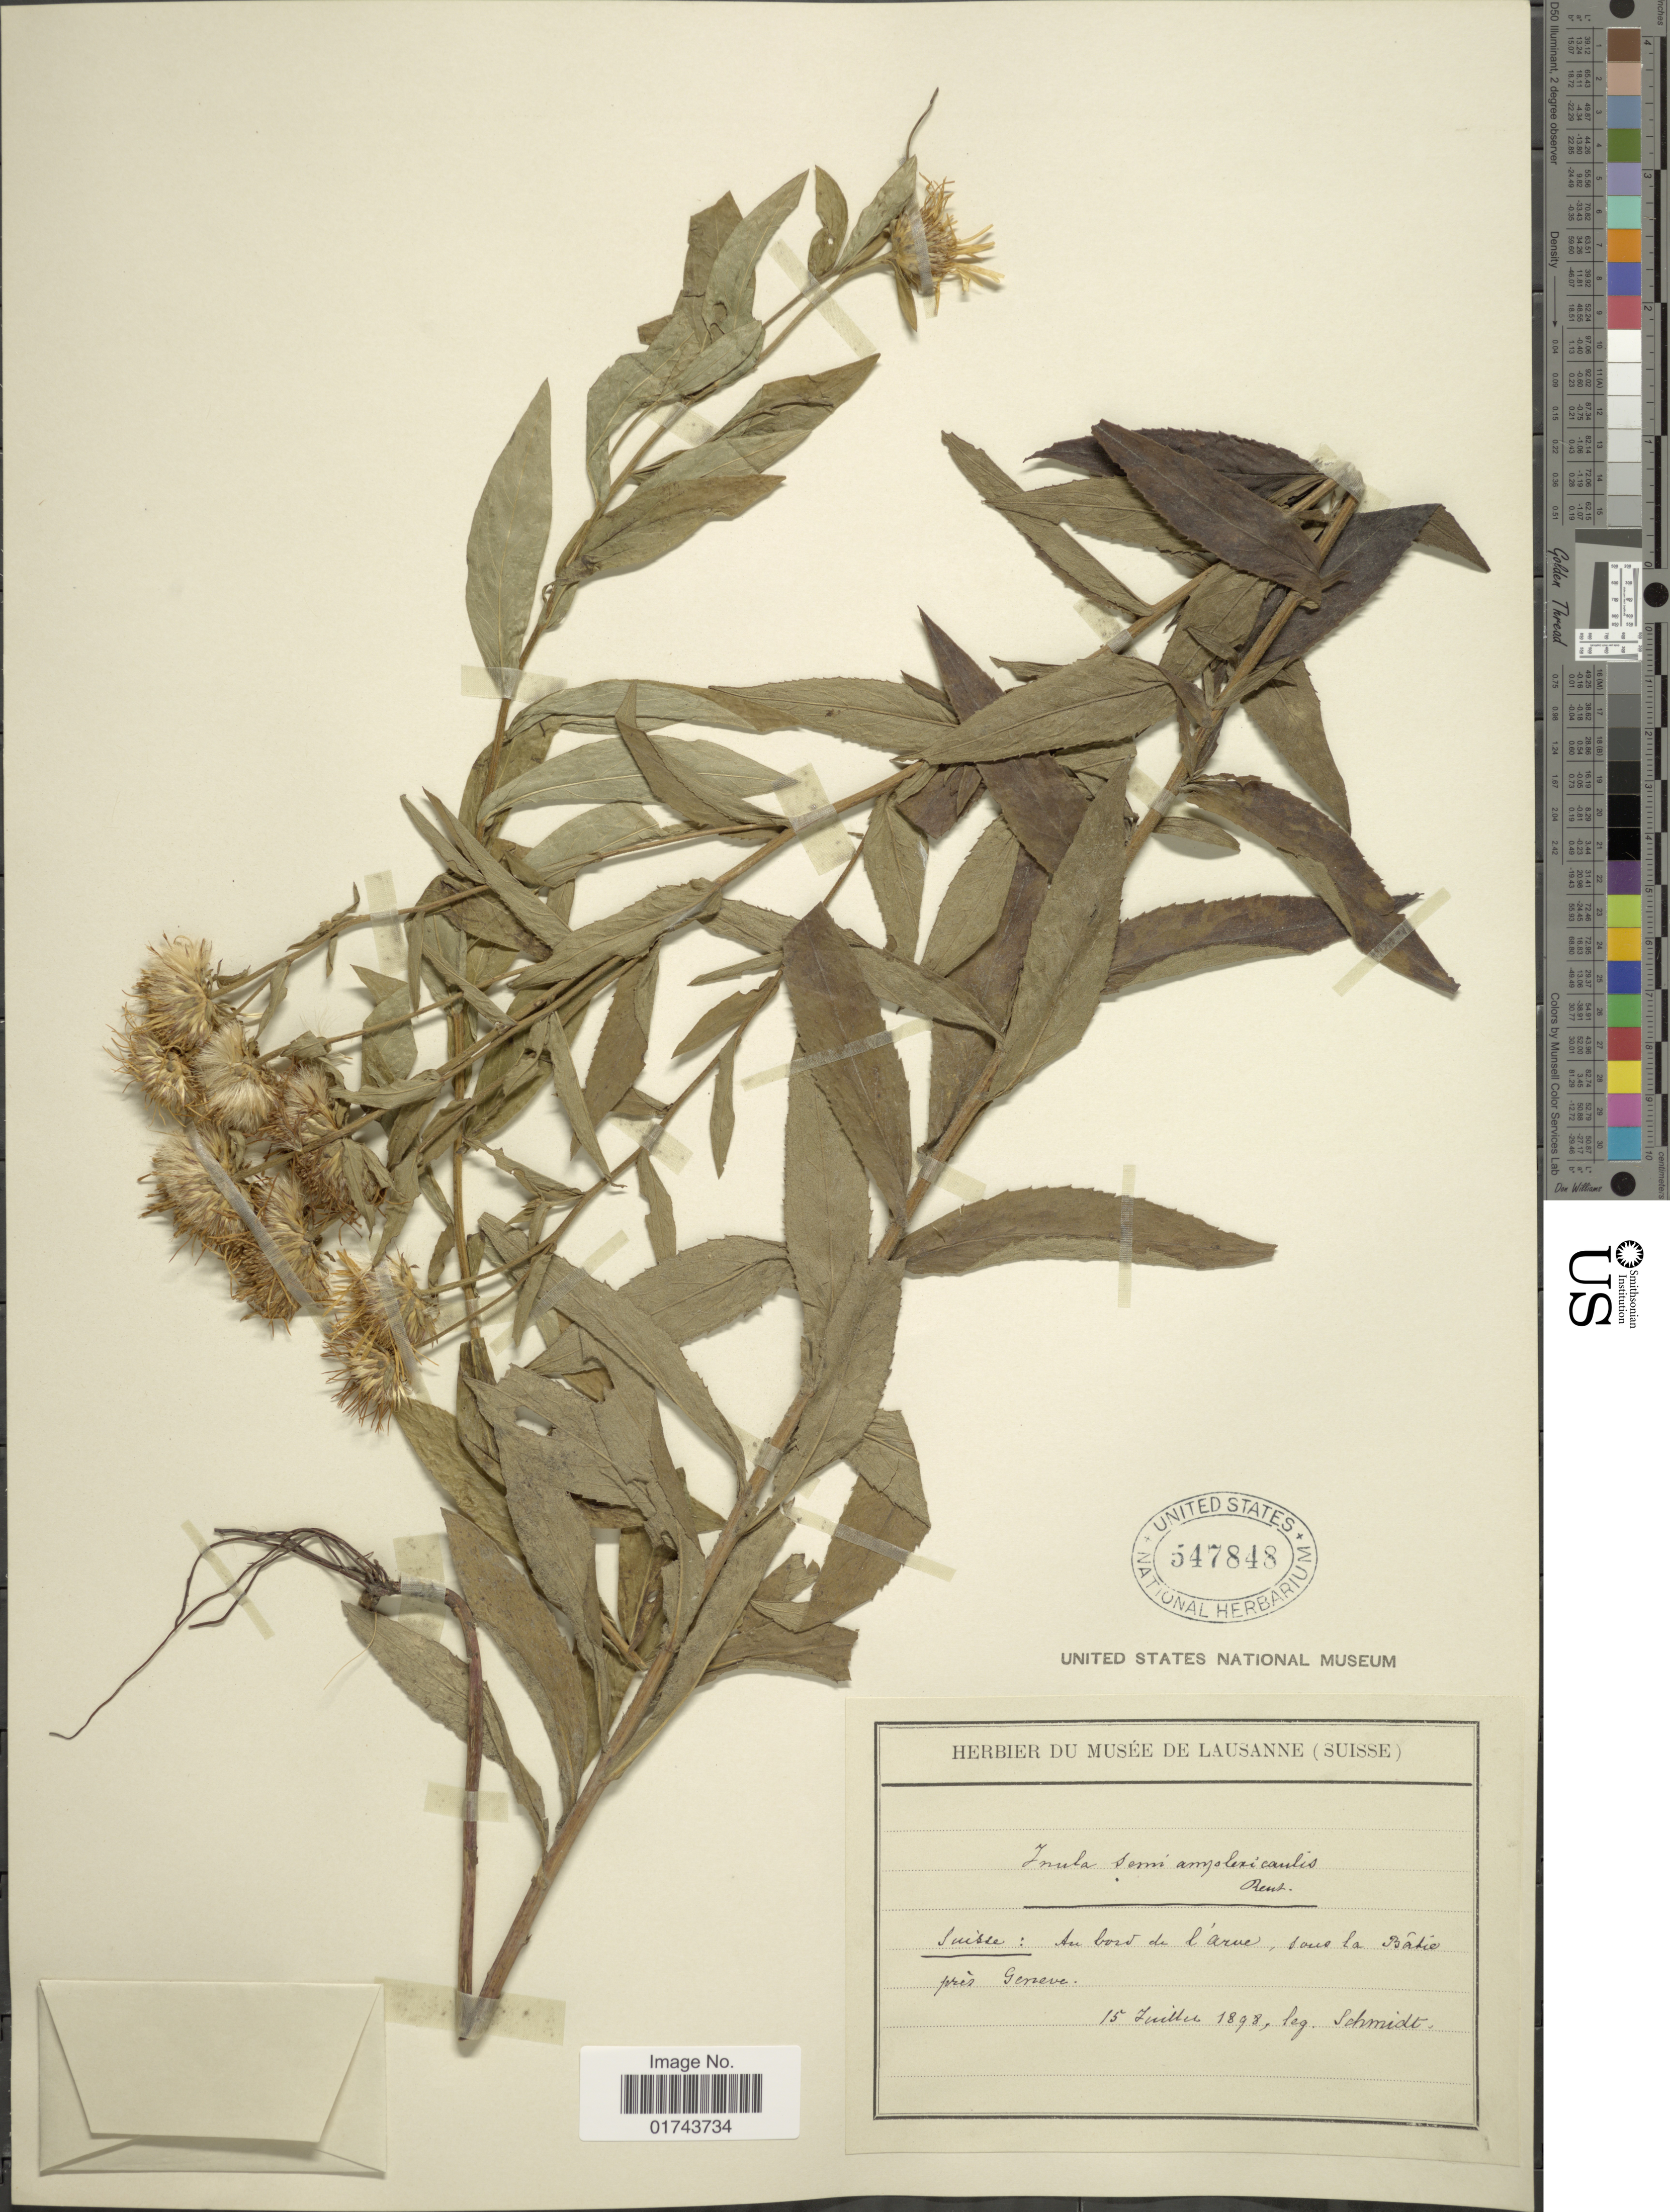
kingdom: Plantae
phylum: Tracheophyta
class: Magnoliopsida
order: Asterales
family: Asteraceae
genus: Inula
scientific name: Inula semiamplexicaulis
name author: Reut.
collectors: Schmidt, --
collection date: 1898-07-15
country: Switzerland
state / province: Genève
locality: Au bord de l'Arue, sous la Batic pres Geneve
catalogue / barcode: US 547848